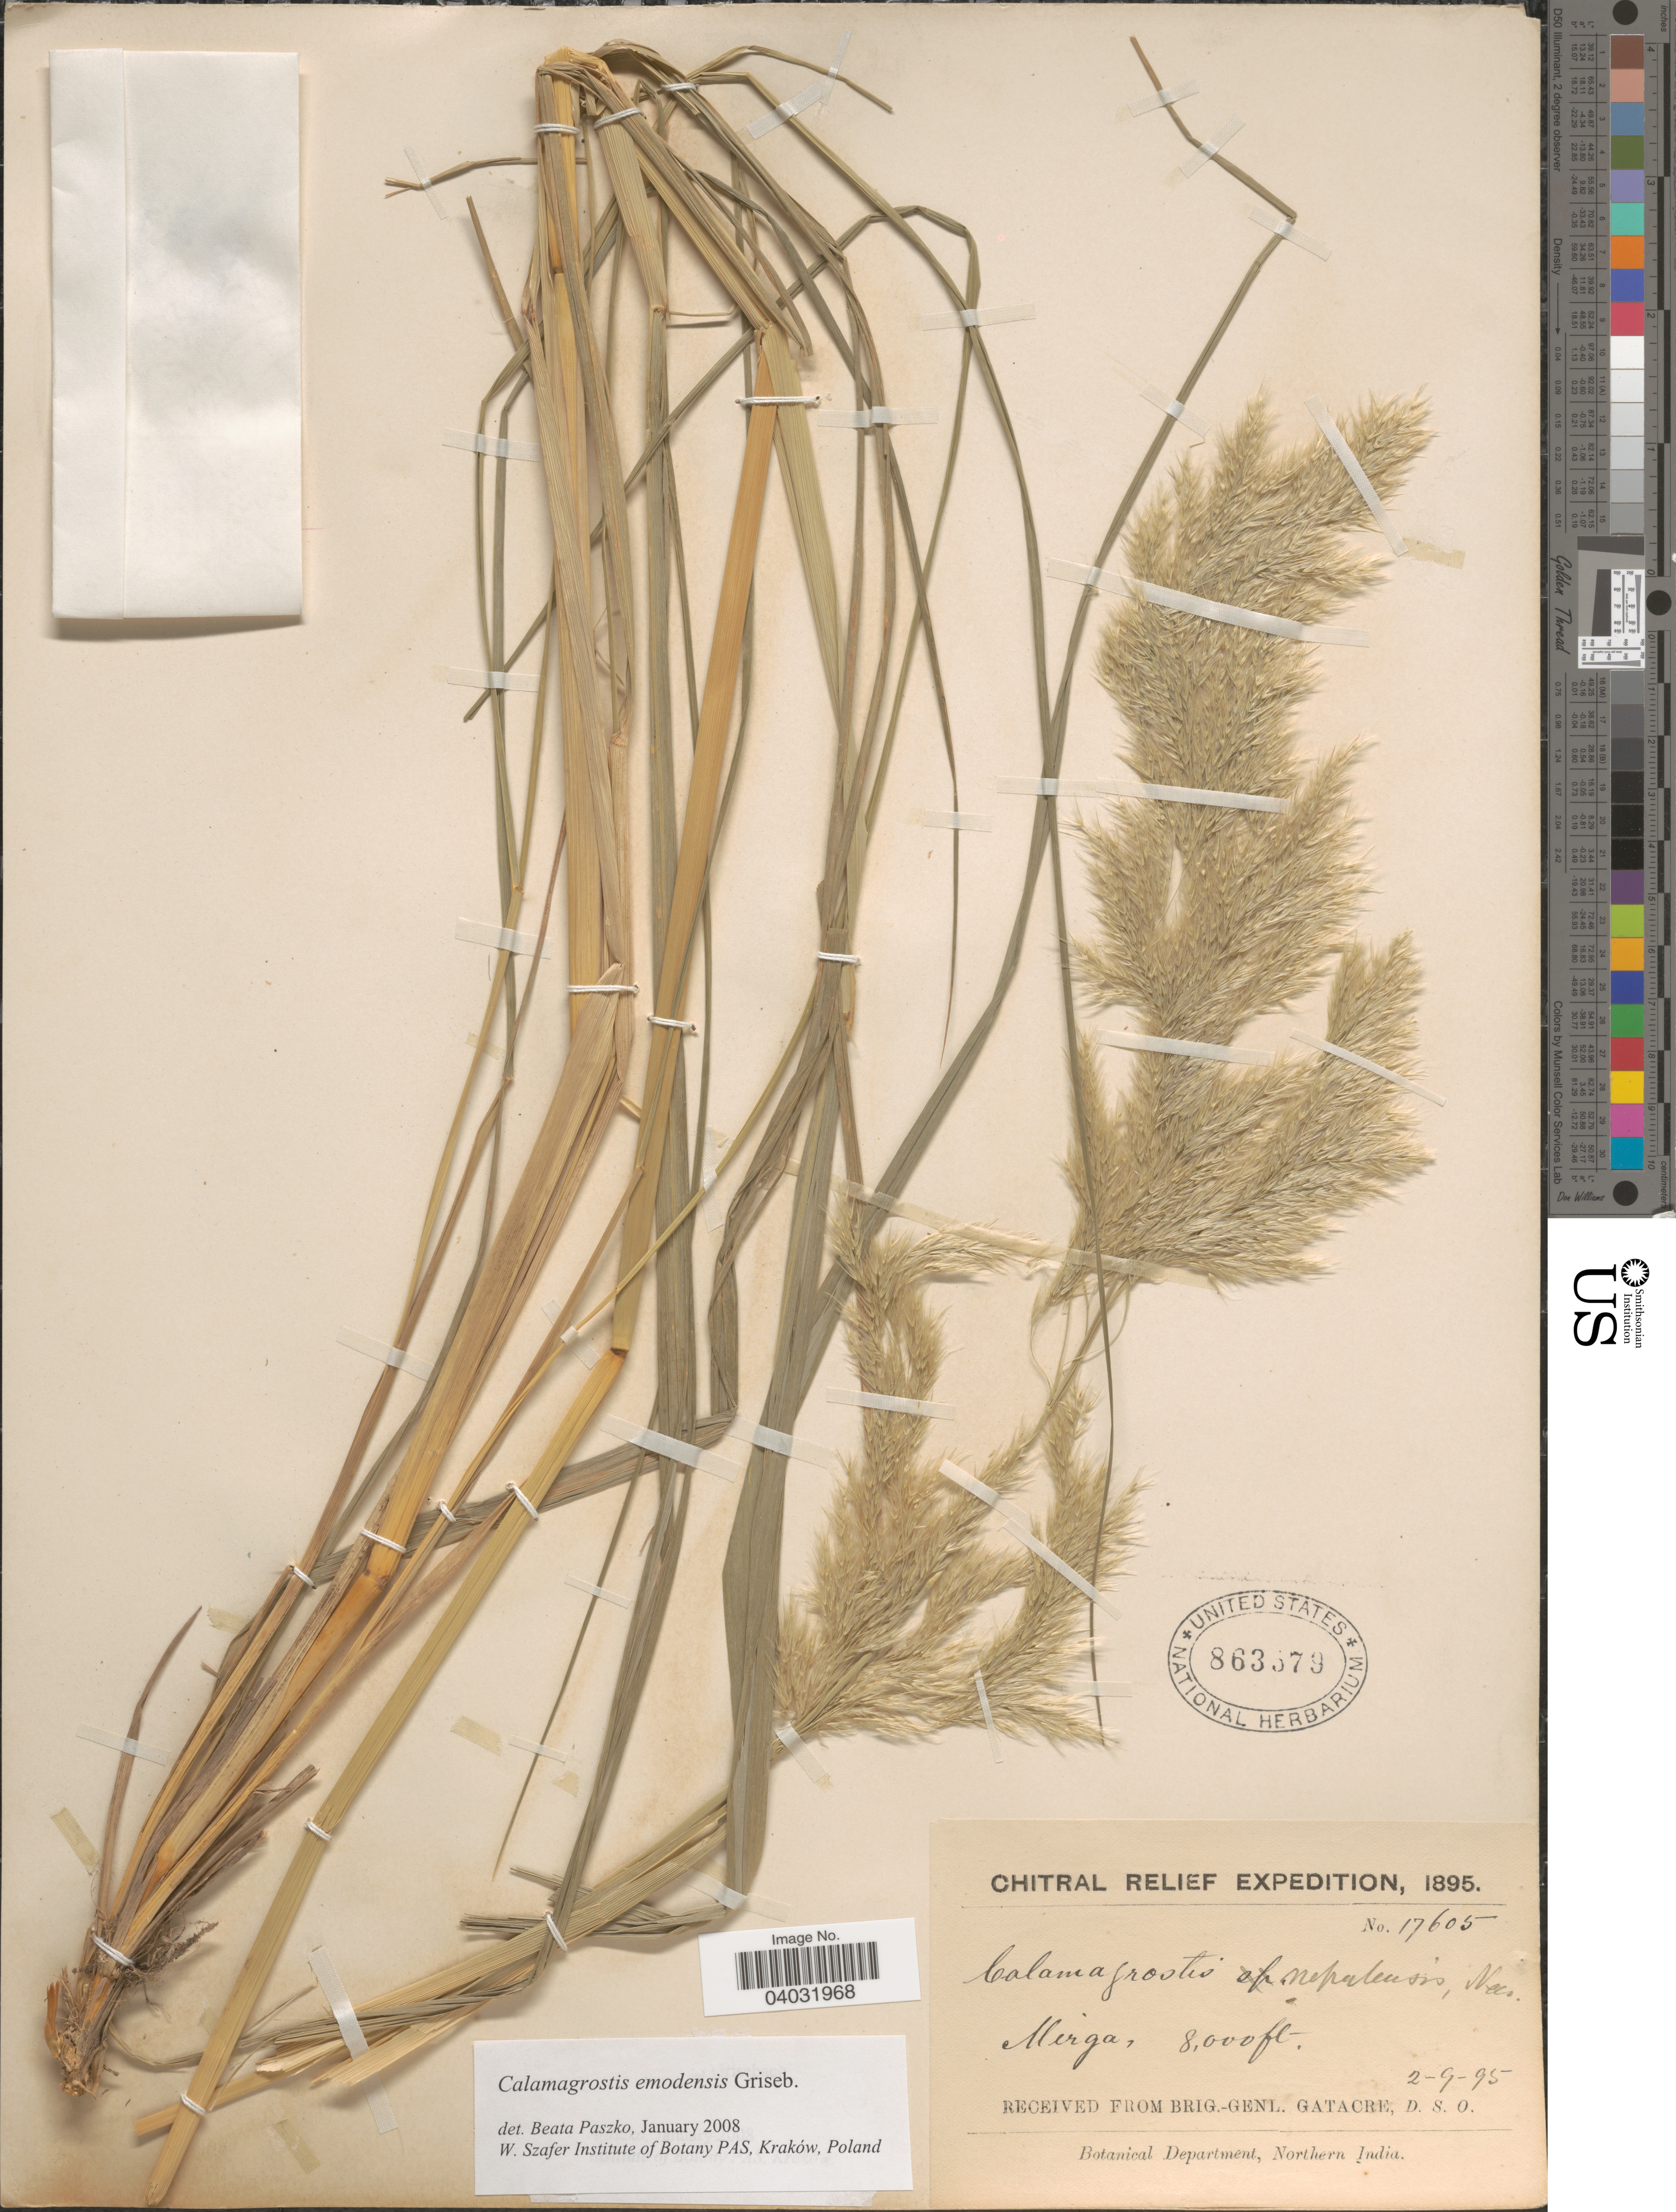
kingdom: Plantae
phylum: Tracheophyta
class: Liliopsida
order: Poales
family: Poaceae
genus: Calamagrostis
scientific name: Calamagrostis emodensis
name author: Griseb.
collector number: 17605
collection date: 1895-09-02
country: Pakistan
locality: Chitral Relief. Mirga.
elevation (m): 2438